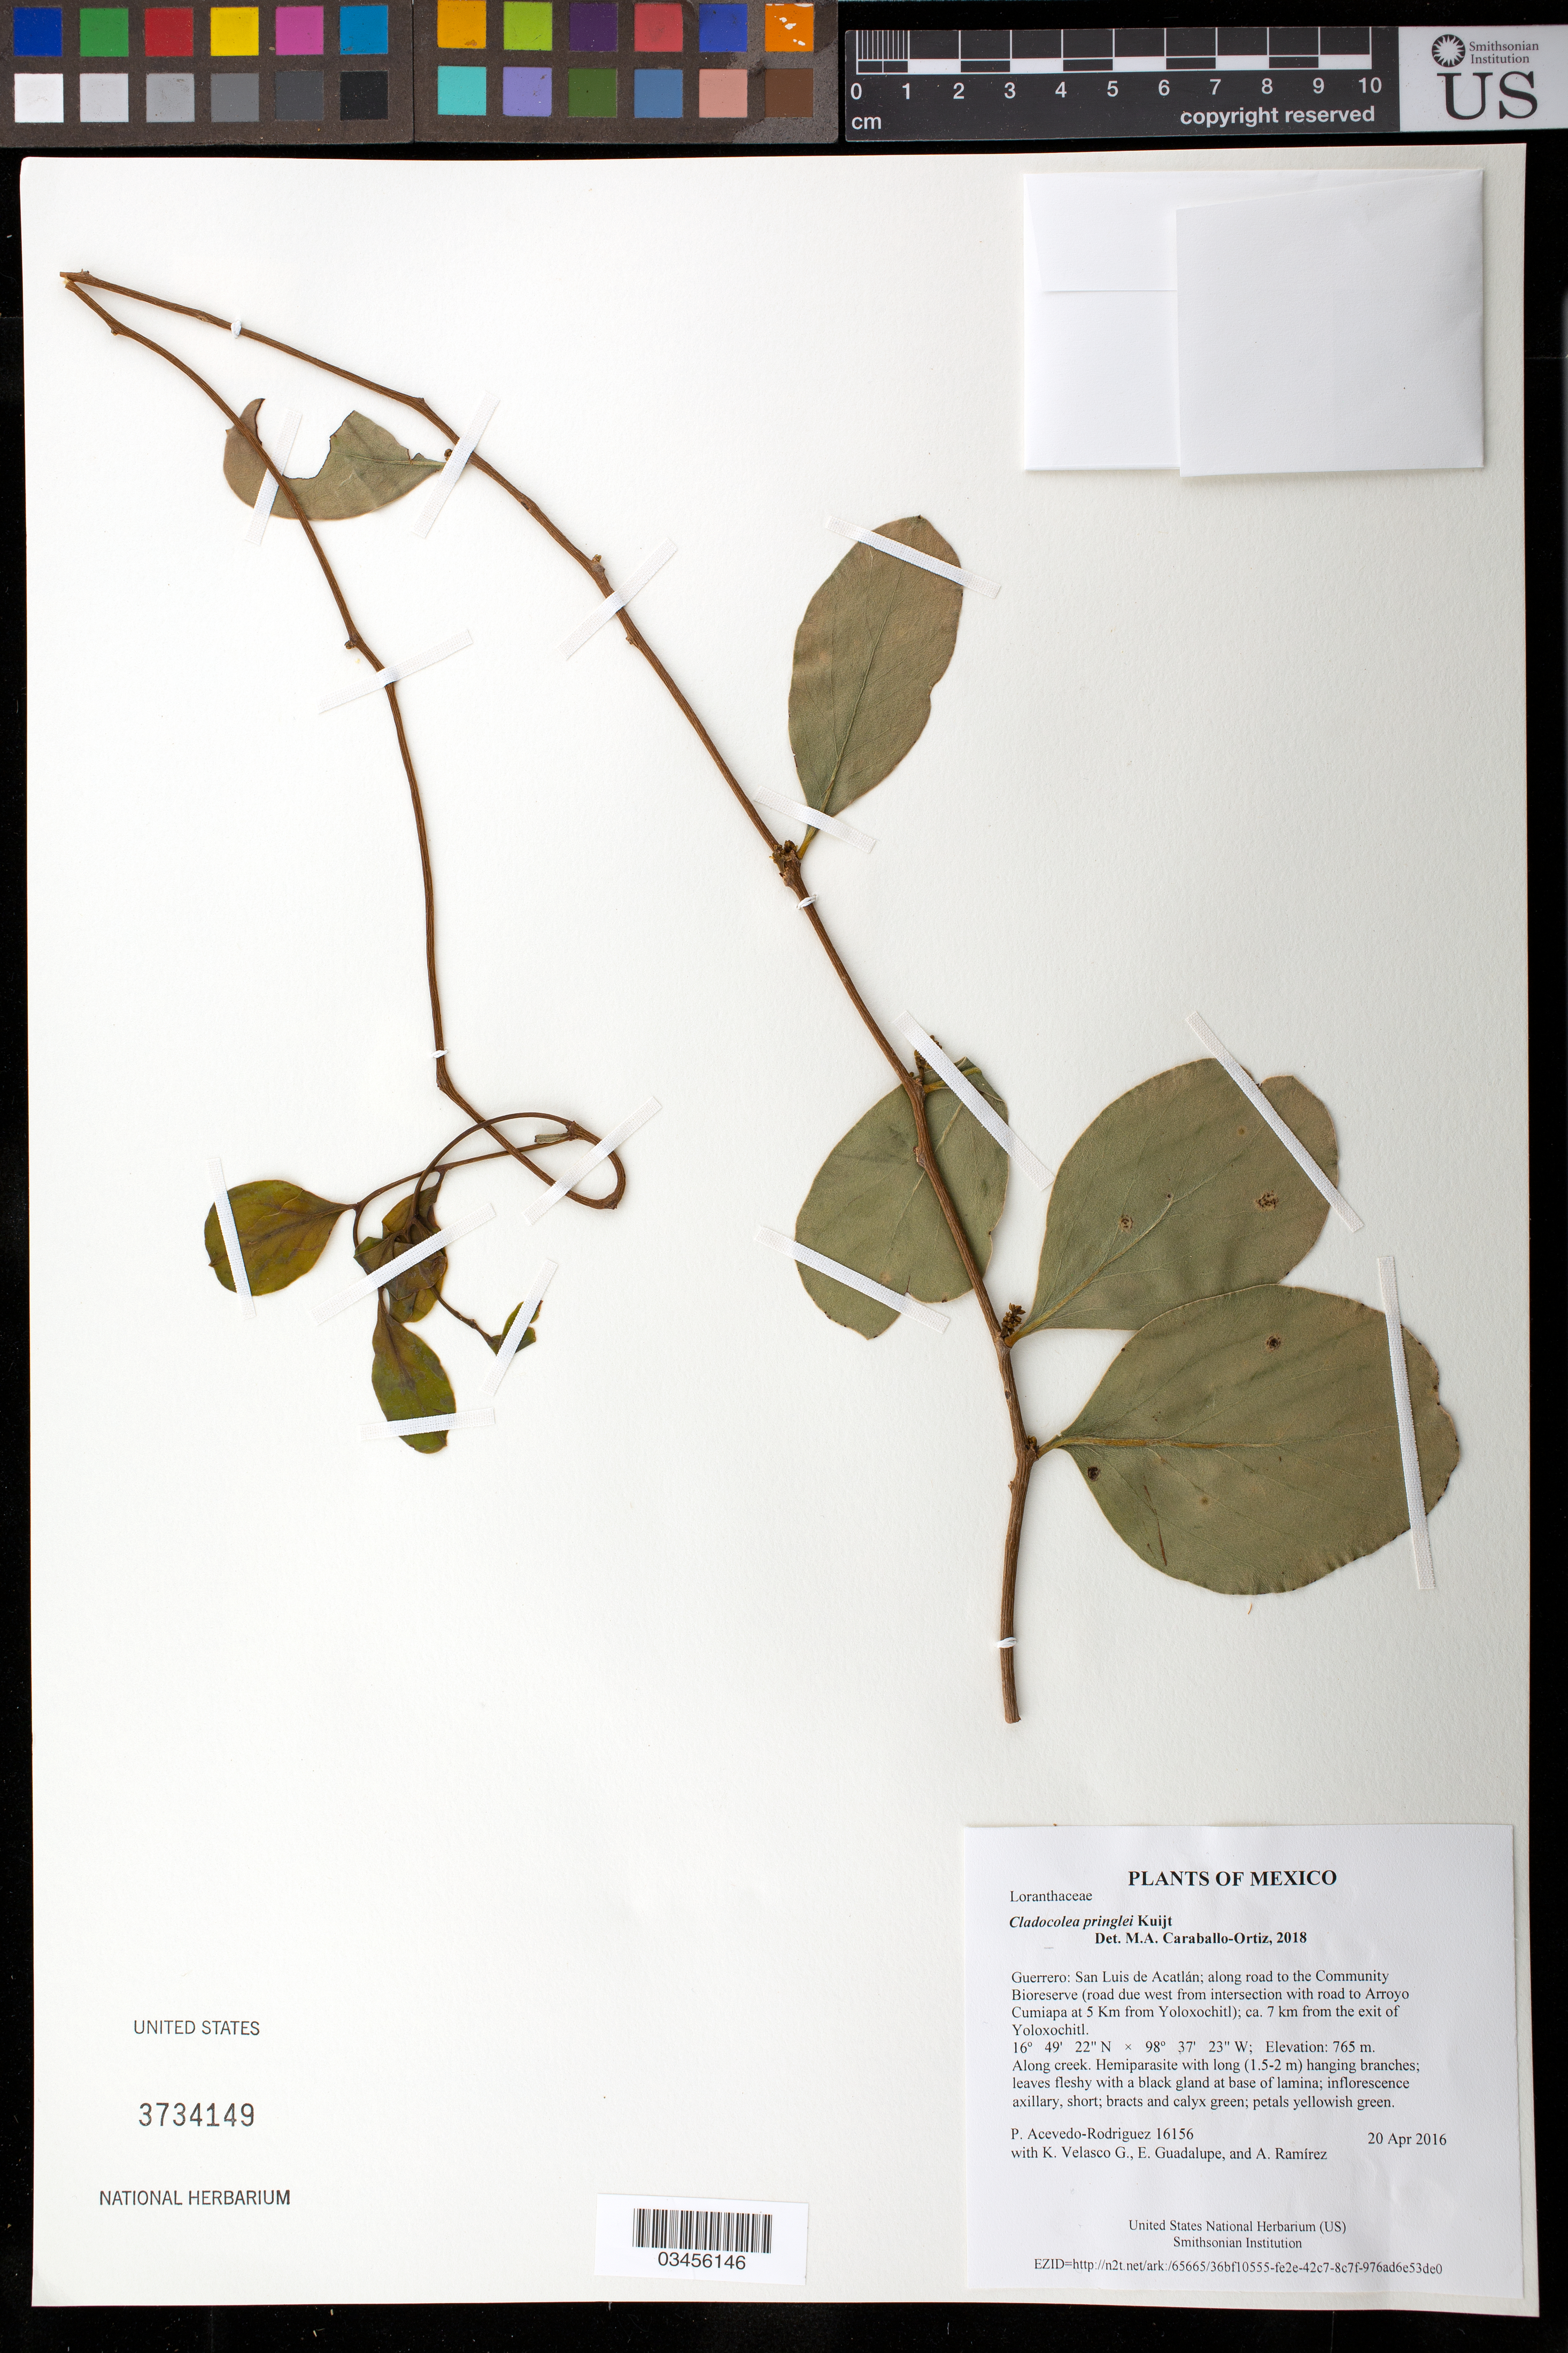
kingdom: Plantae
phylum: Tracheophyta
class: Magnoliopsida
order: Santalales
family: Loranthaceae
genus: Cladocolea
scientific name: Cladocolea pringlei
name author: Kuijt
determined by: Caraballo-Ortiz, Marcos A., (MISS), University of Mississippi (UNITED STATES)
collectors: P. Acevedo-Rodr., K. Velasco G., E. Guadalupe & A. Ramírez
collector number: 16156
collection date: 2016-04-20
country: Mexico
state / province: Guerrero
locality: San Luis de Acatlán; along road to the Community Bioreserve (rd due west from intersection with rd to Arroyo Cumiapa at 5 Km from Yoloxochitl); ca. 7 km from the exit of Yoloxochitl.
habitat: Along creek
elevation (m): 765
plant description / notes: US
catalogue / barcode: US 3734149